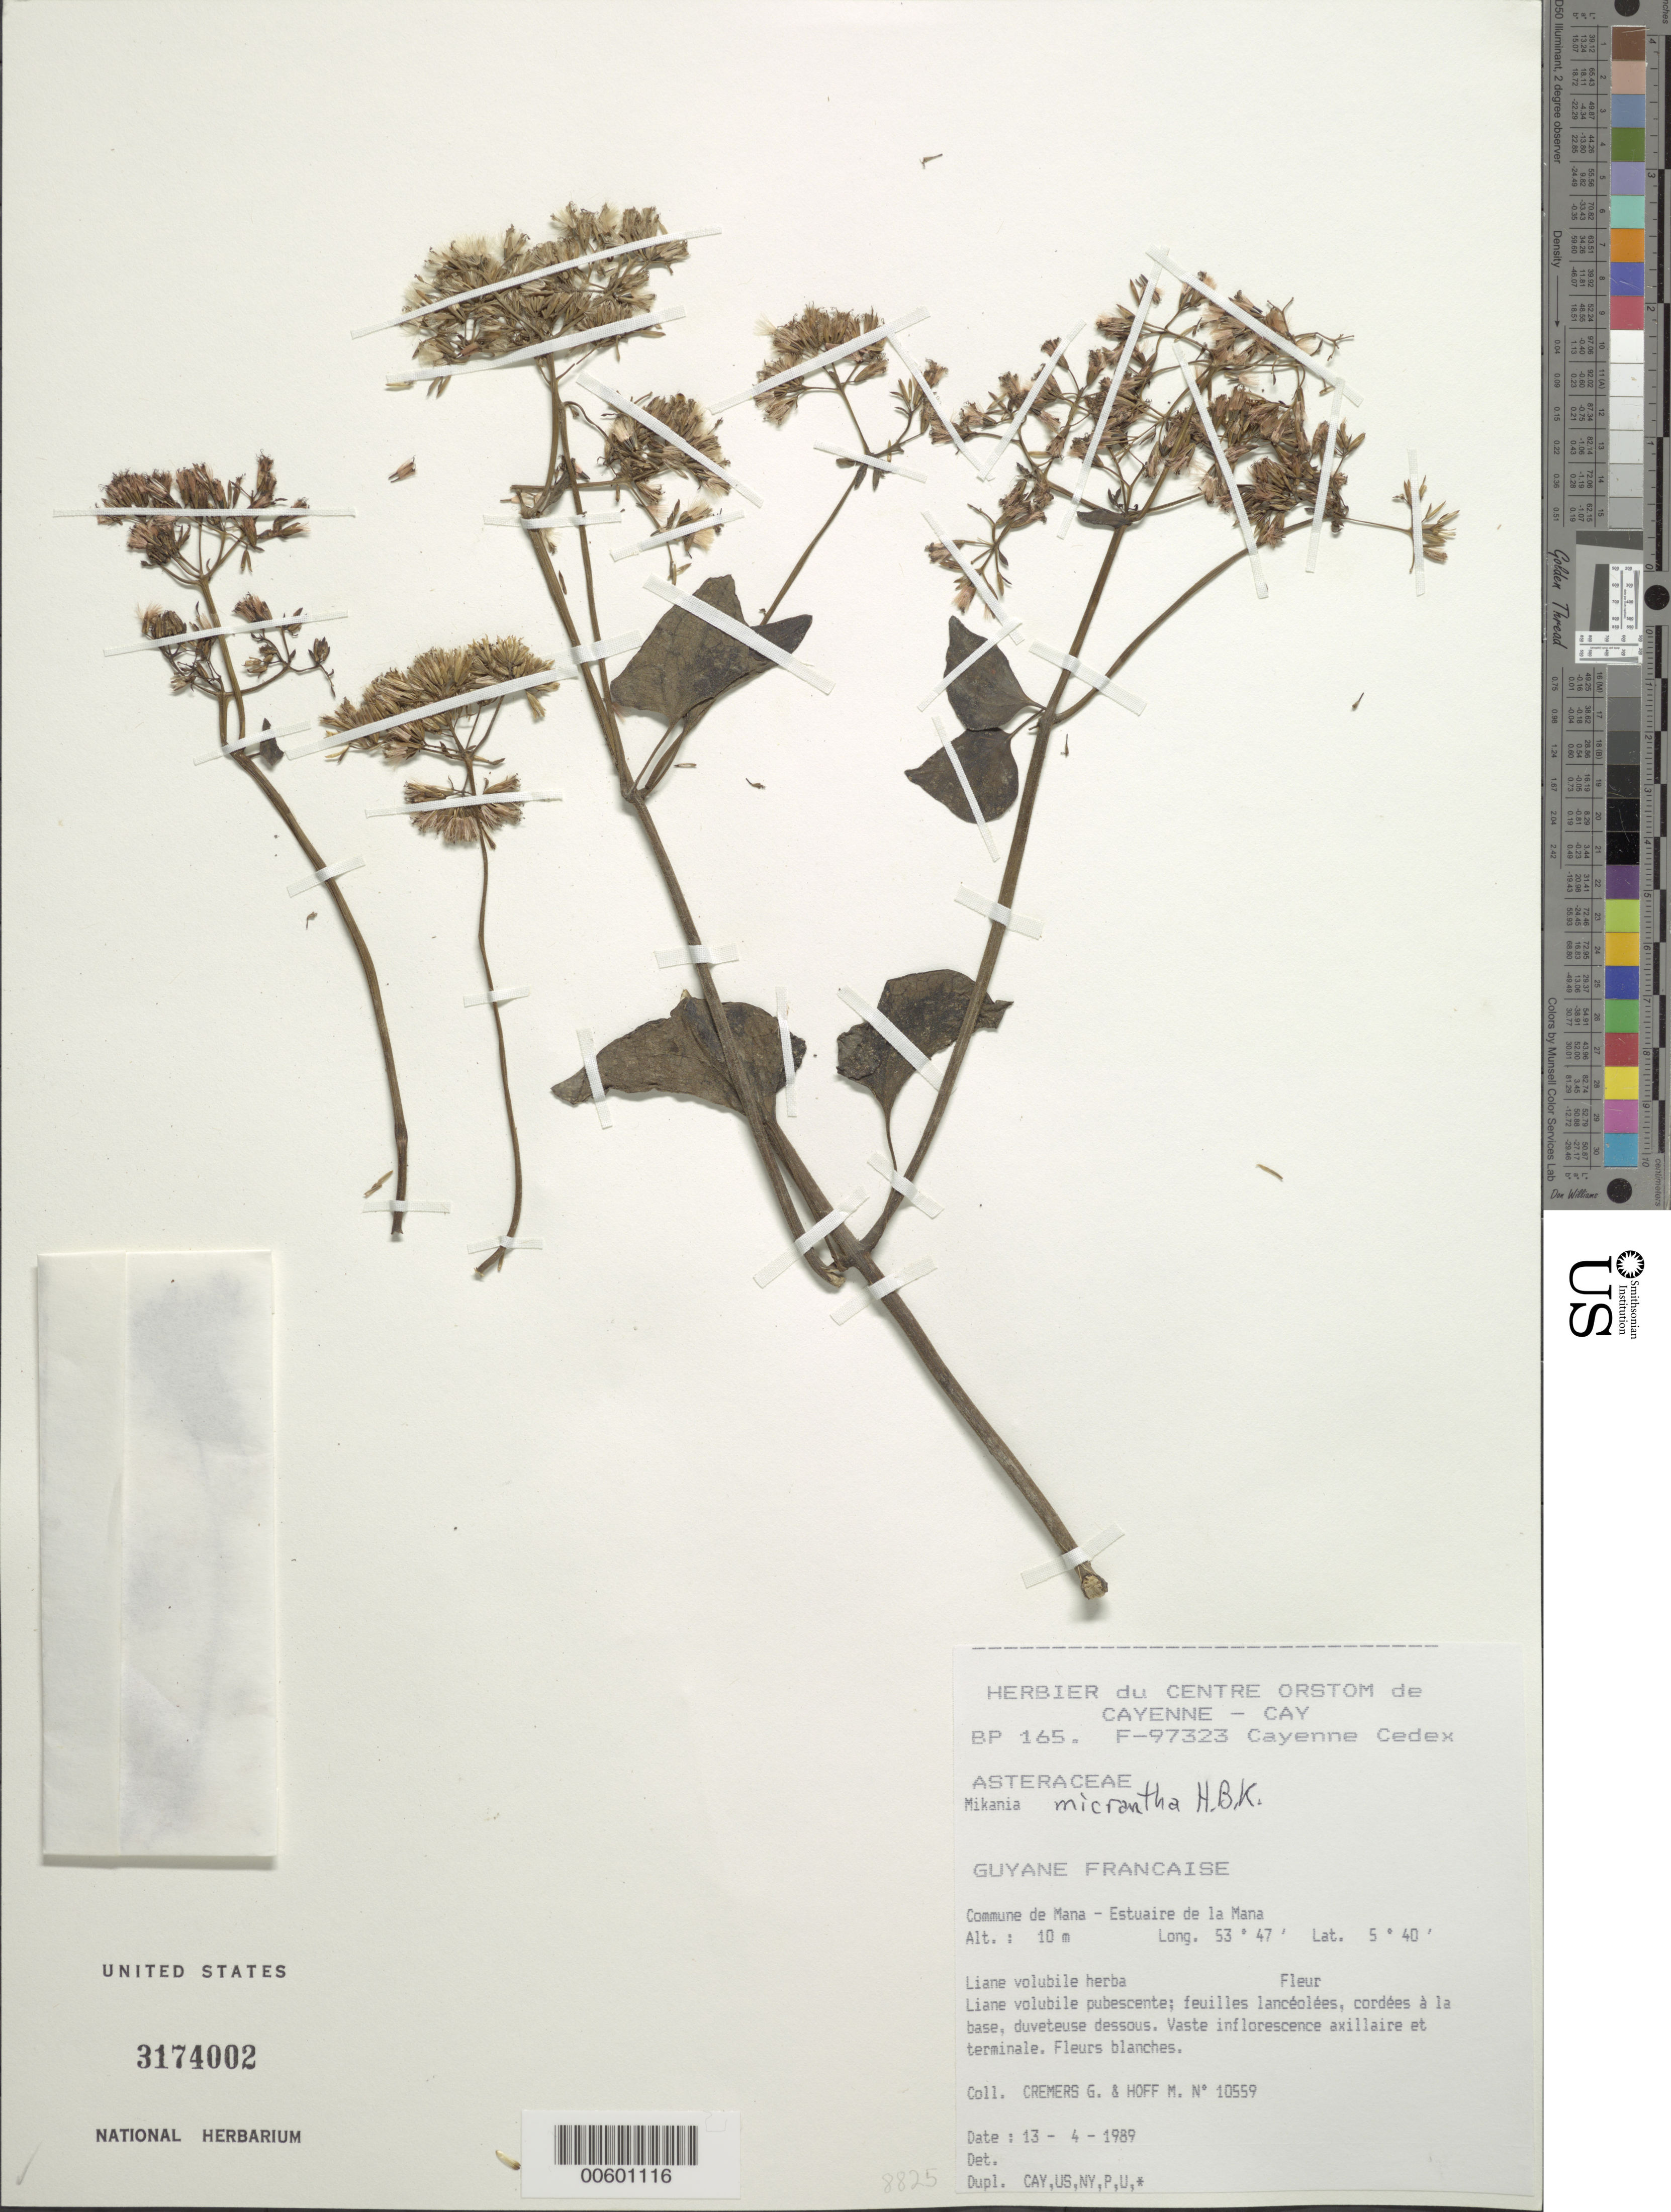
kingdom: Plantae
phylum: Tracheophyta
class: Magnoliopsida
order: Asterales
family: Asteraceae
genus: Mikania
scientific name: Mikania micrantha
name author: Kunth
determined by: Pruski, J. F.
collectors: G. Cremers & M. Hoff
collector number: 10559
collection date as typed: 13-Apr-89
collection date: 1989-04-13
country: French Guiana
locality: Commune de Mana, Estuaire de la Mana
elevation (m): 10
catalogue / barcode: US 3174002